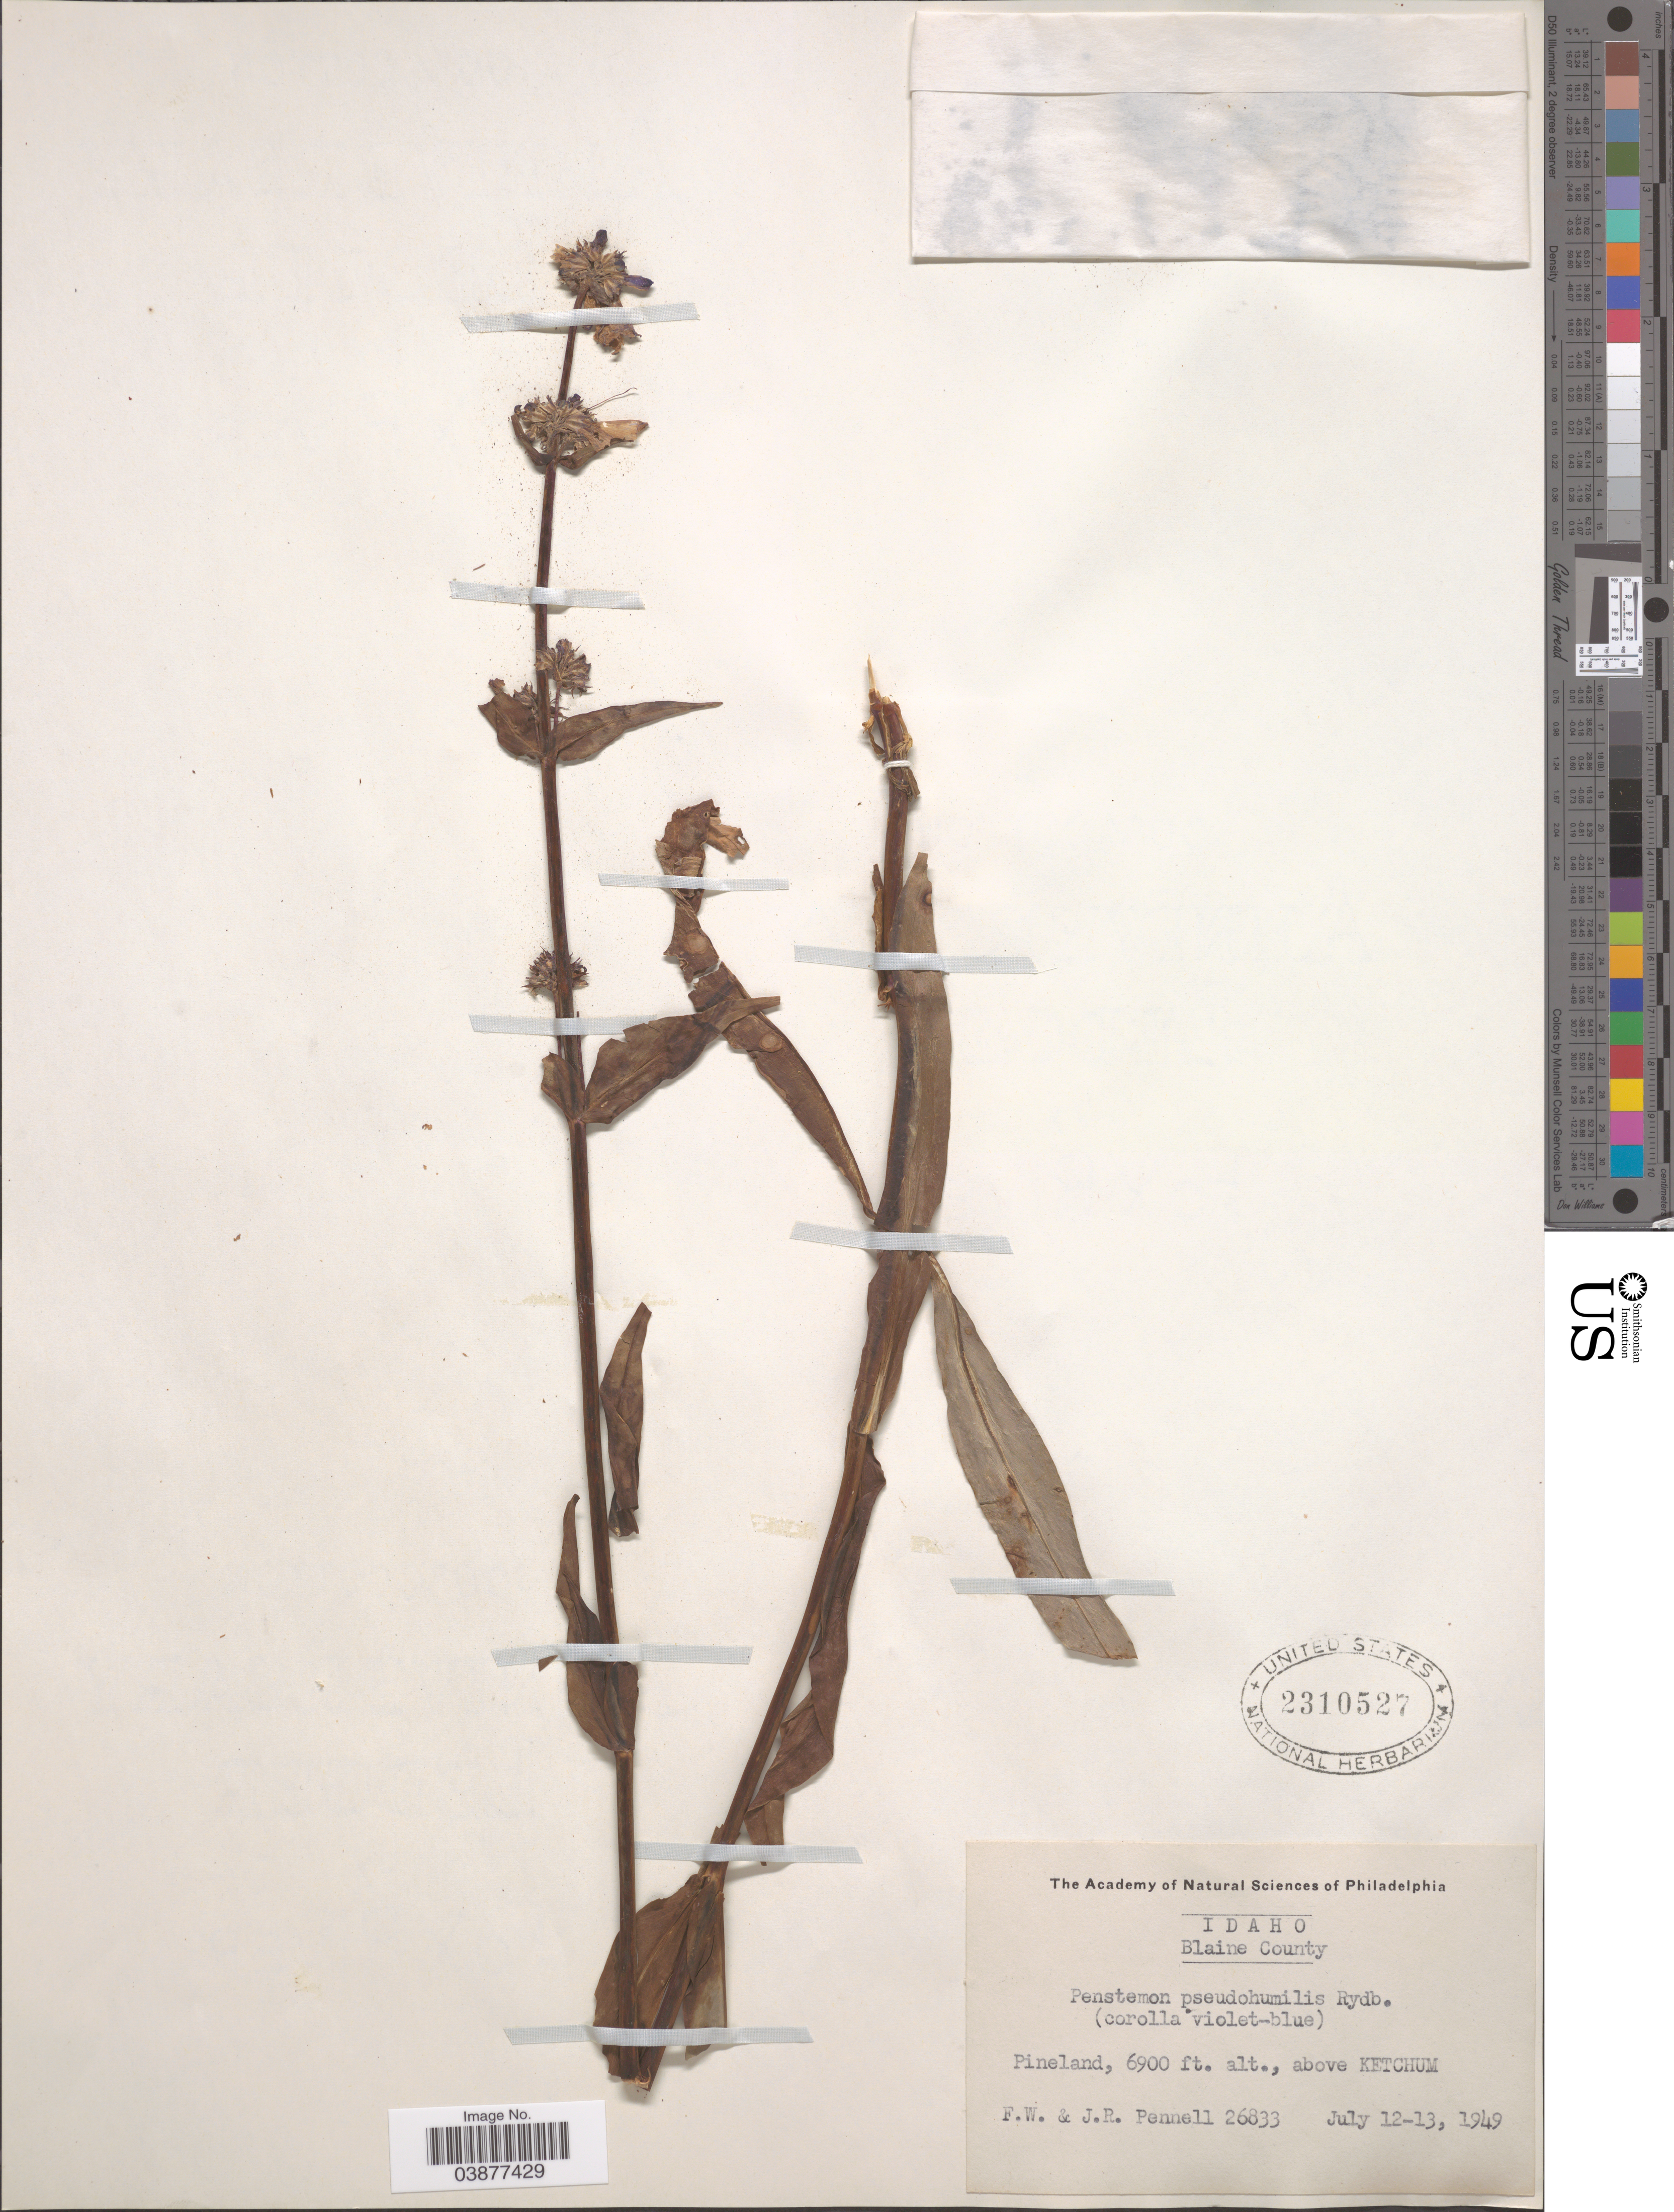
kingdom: Plantae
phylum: Tracheophyta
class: Magnoliopsida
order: Lamiales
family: Plantaginaceae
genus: Penstemon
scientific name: Penstemon pseudohumilis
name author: Rydb.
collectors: F. W. Pennell & J. Pennell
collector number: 26833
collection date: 1949-07-12/1949-07-13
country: United States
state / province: Idaho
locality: Blaine County. Above Ketchum.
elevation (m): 2103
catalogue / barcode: US 2310527